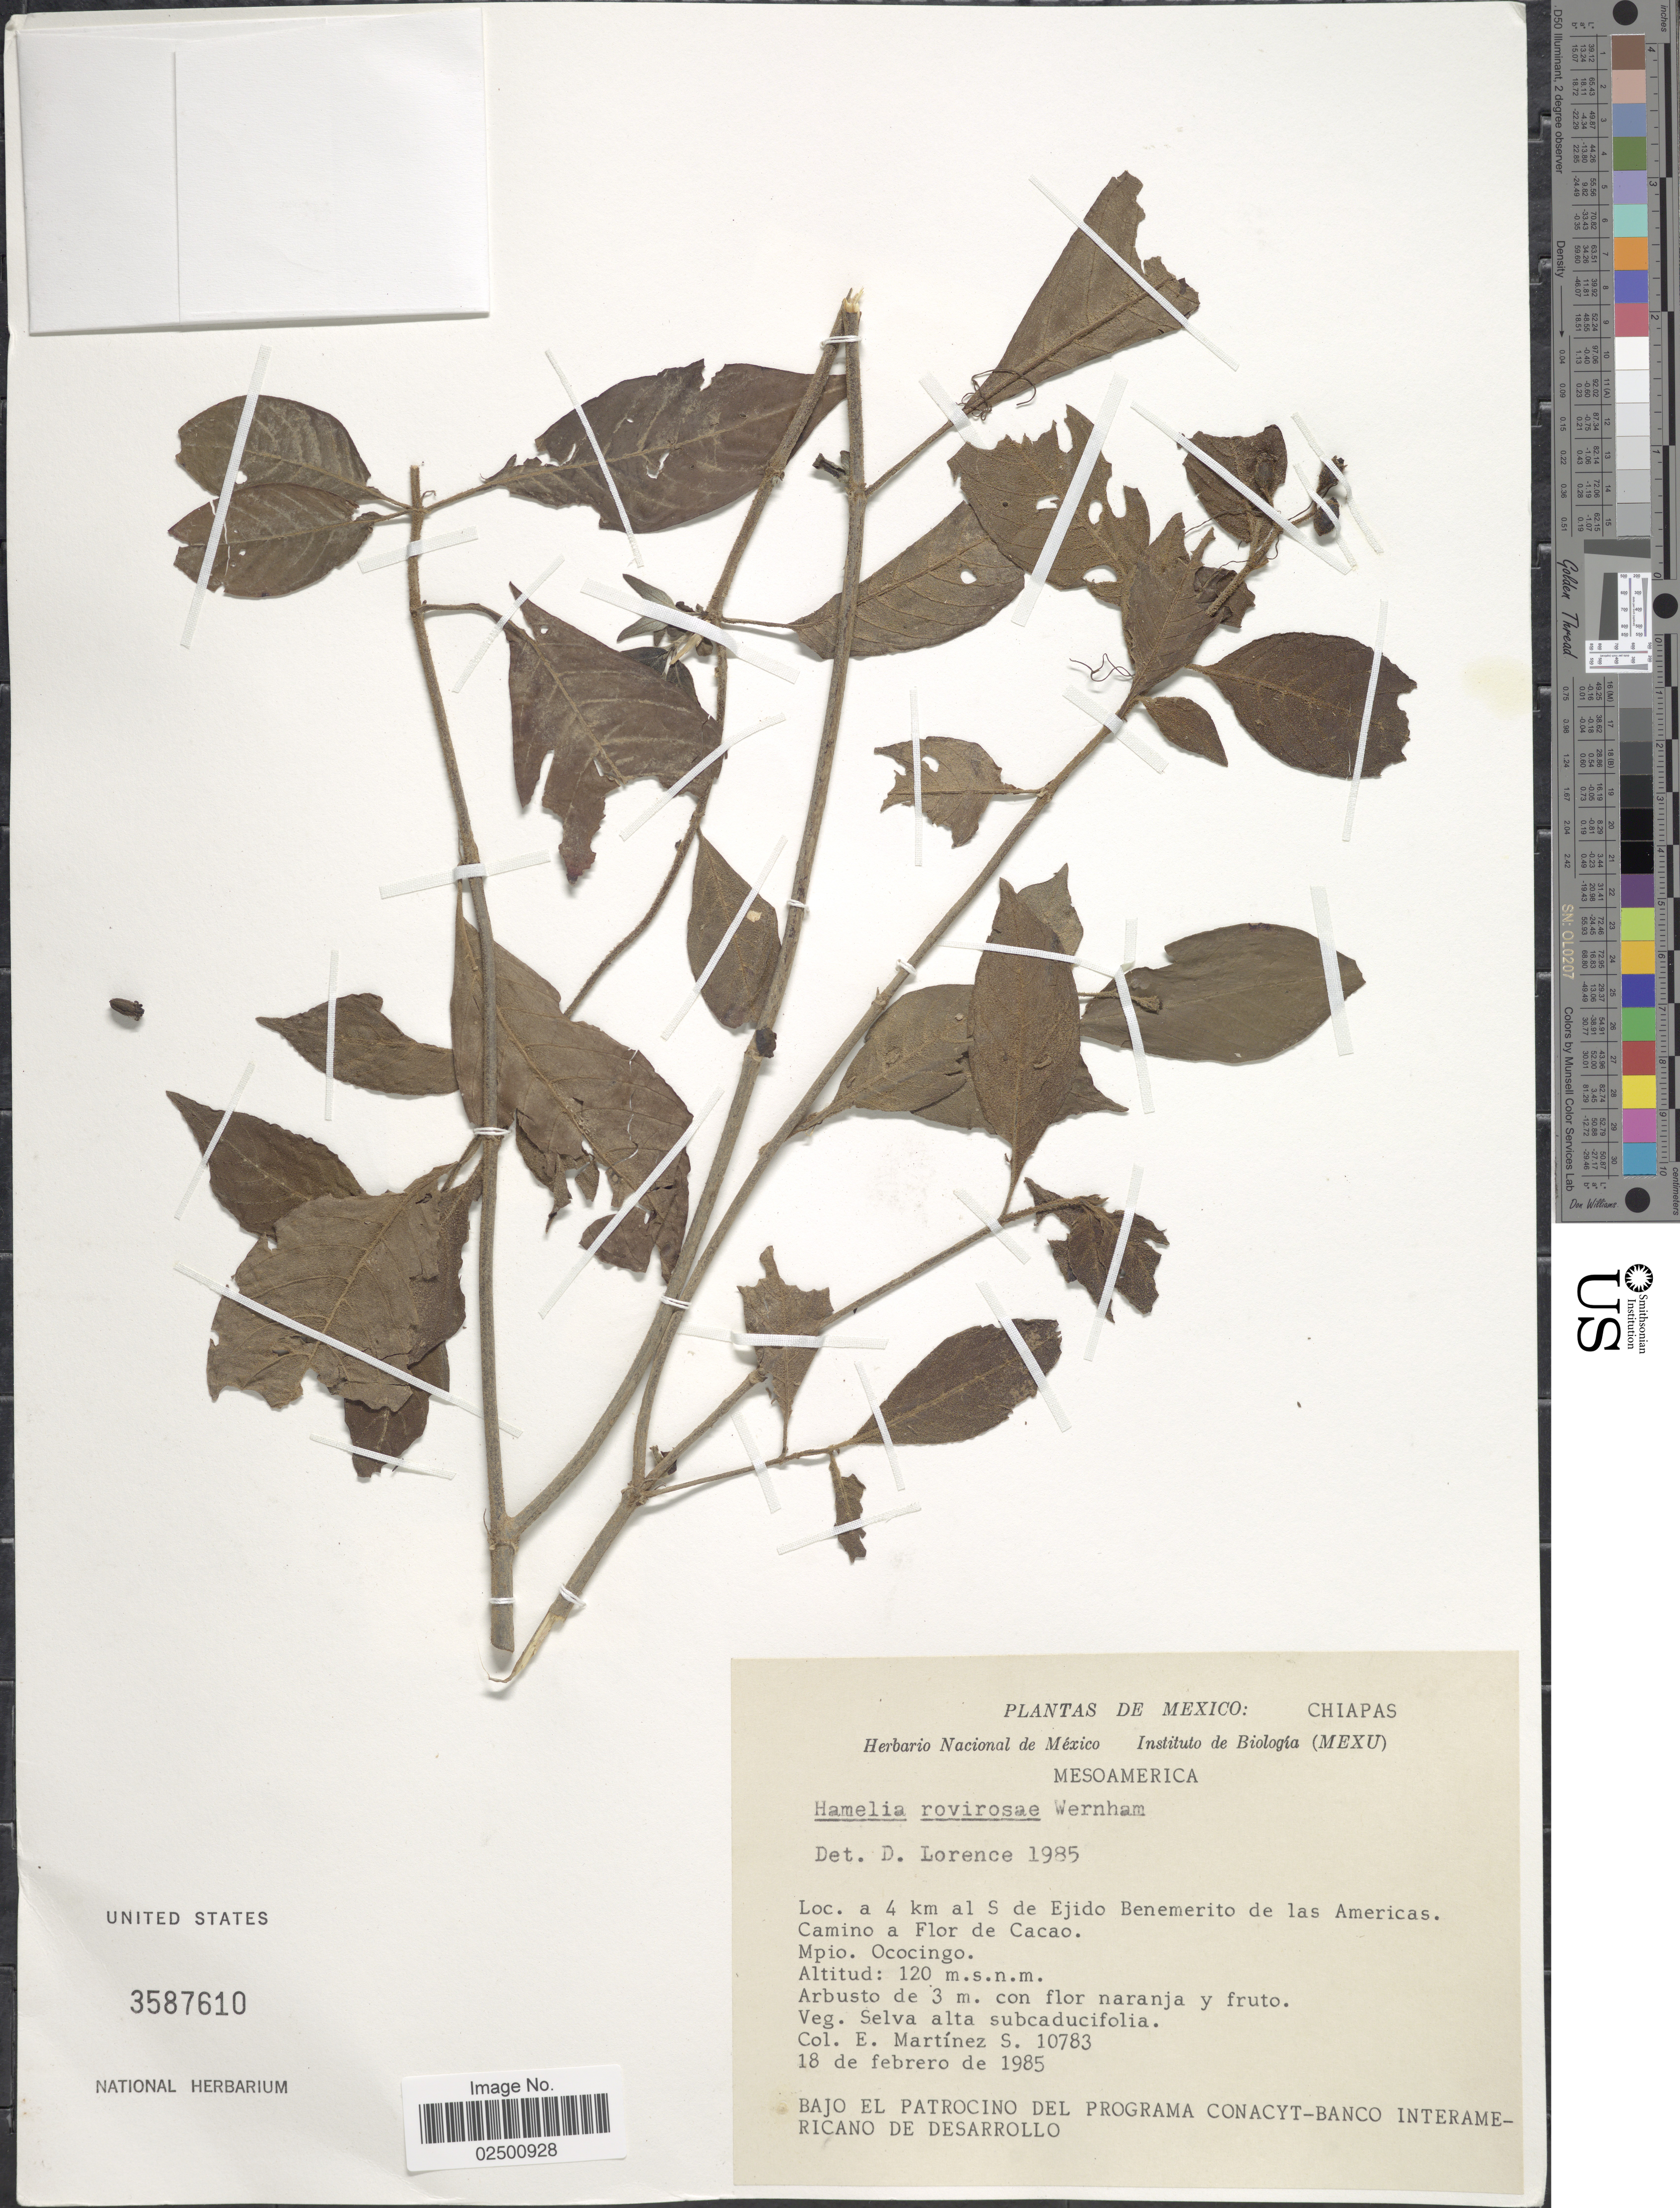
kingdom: Plantae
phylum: Tracheophyta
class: Magnoliopsida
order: Gentianales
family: Rubiaceae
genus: Hamelia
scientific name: Hamelia rovirosae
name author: Wernham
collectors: E. M. Martínez S.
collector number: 10783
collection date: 1985-02-18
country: Mexico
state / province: Chiapas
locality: A 4 km al S de Ejido Benemerito de las Americas. Camino a Flor de Cacao. Mpio Ococingo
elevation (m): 120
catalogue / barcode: US 3587610